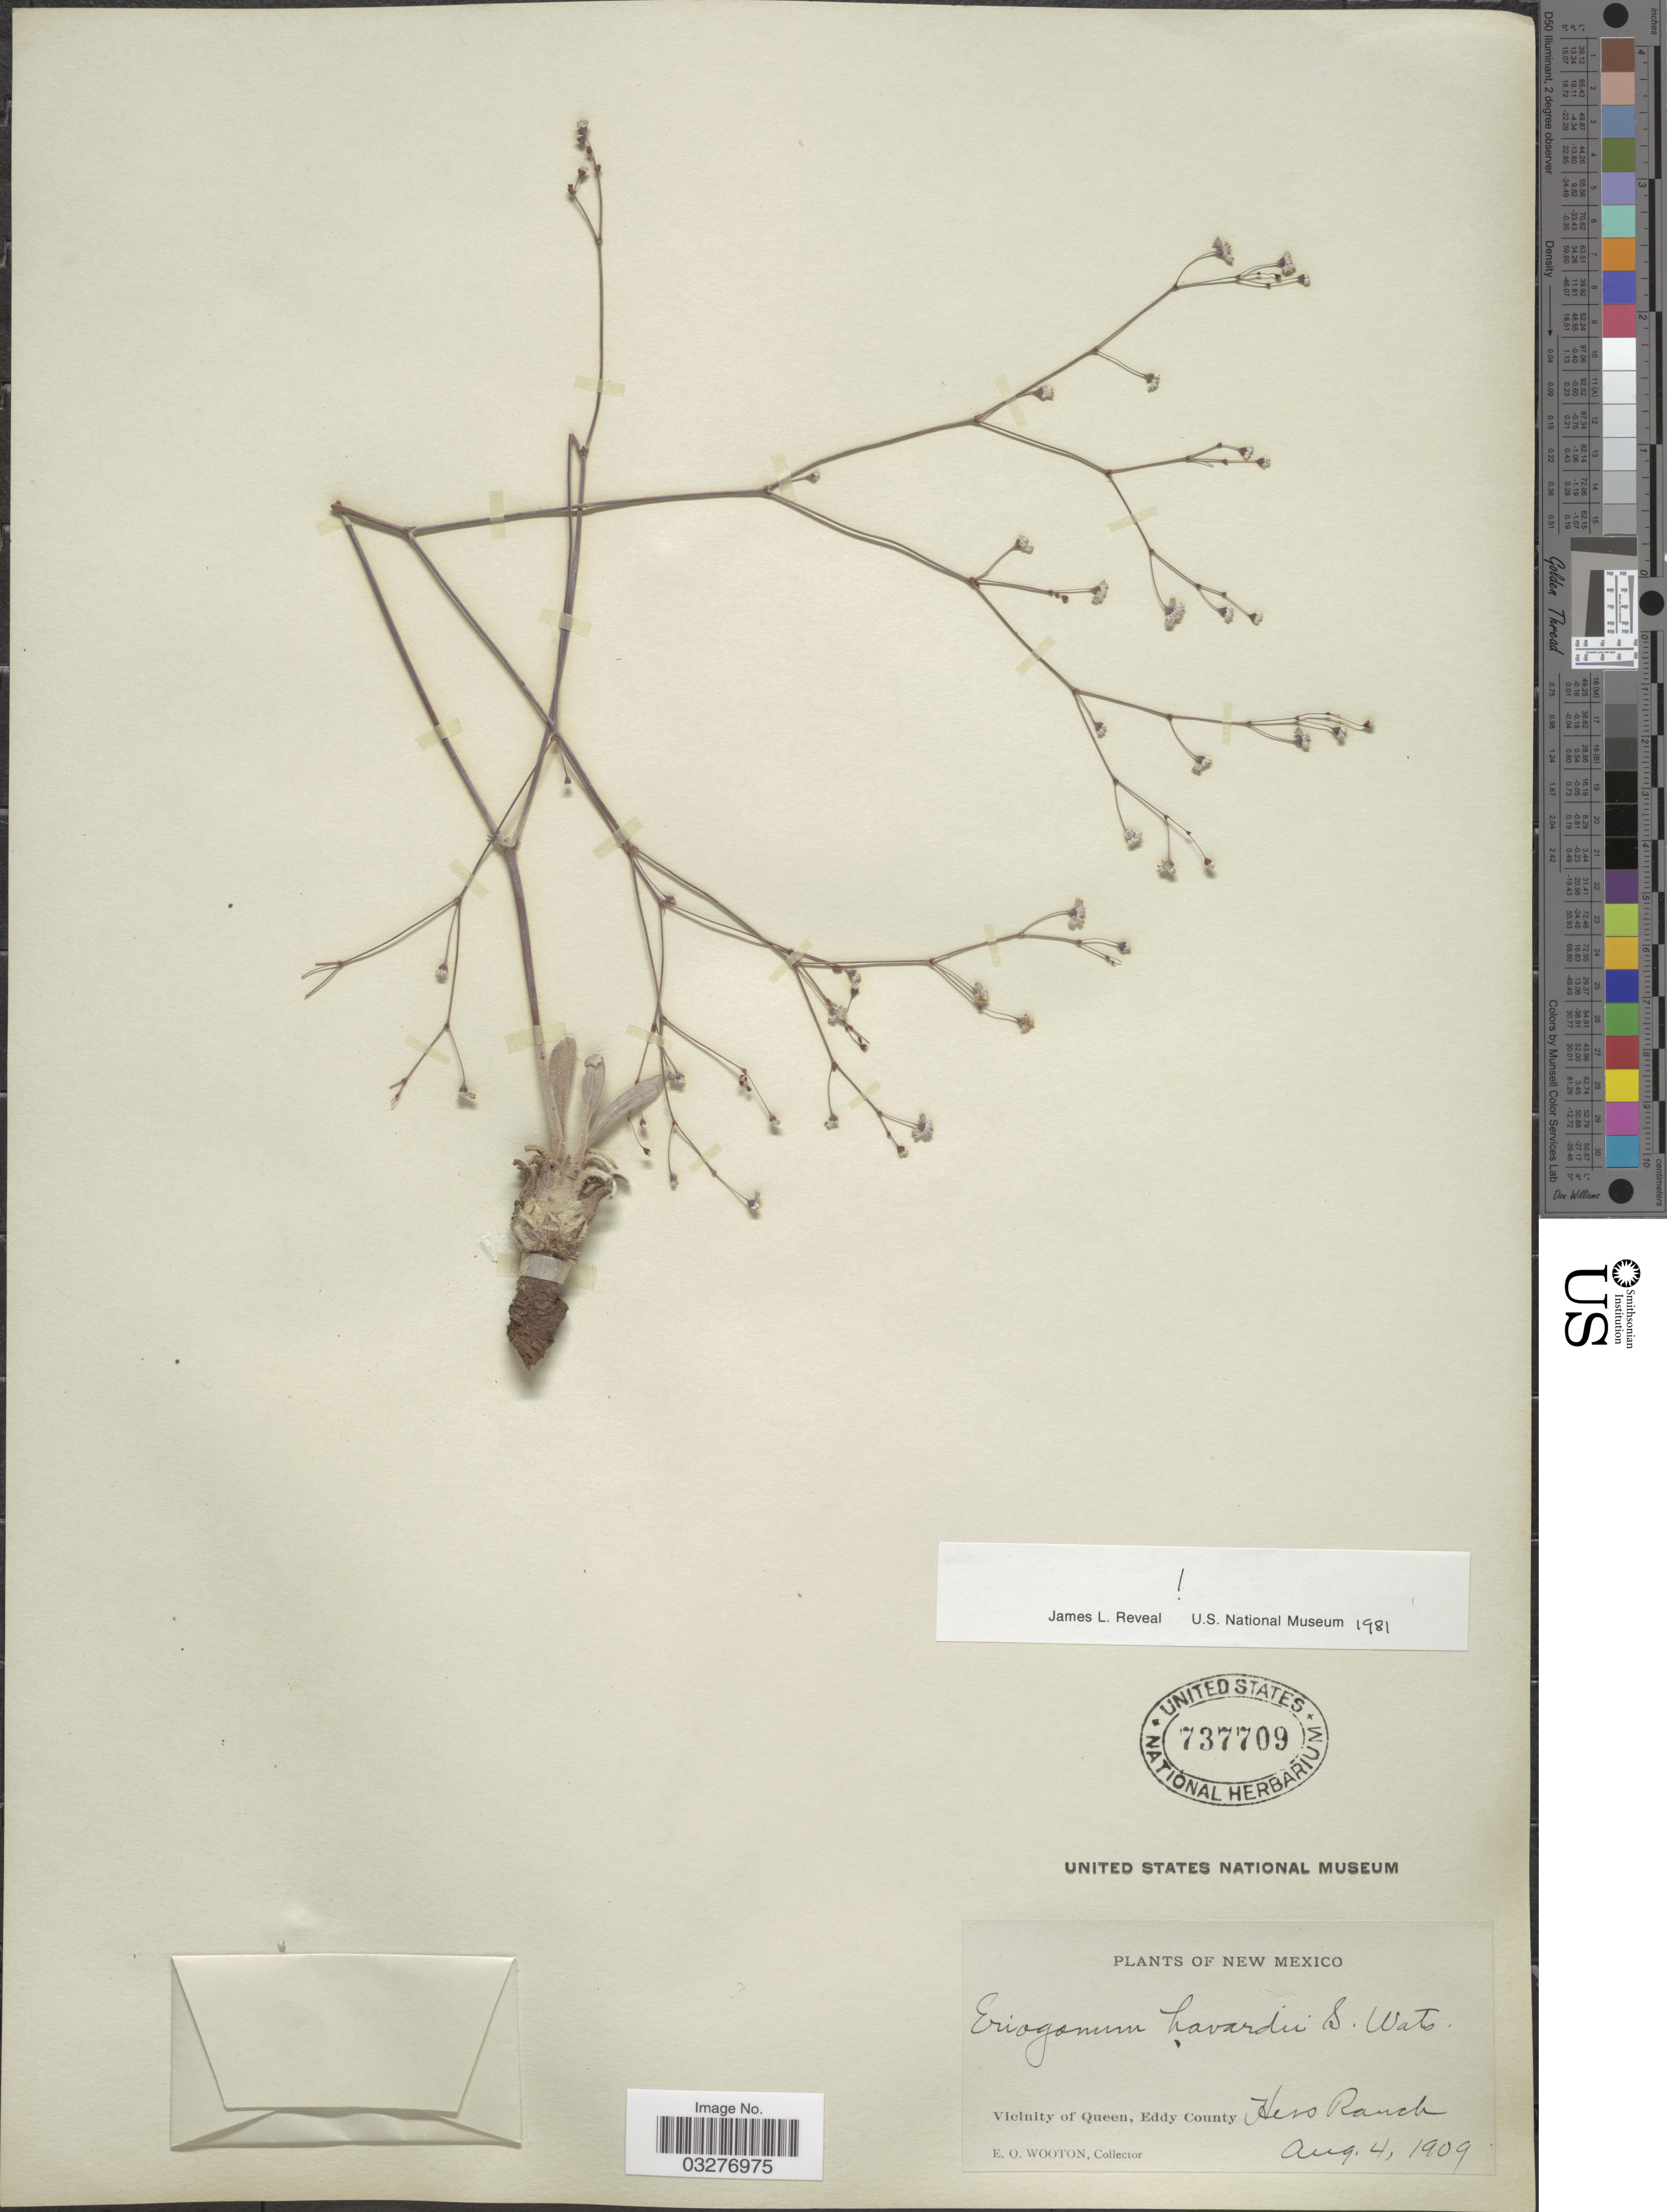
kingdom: Plantae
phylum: Tracheophyta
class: Magnoliopsida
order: Caryophyllales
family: Polygonaceae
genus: Eriogonum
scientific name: Eriogonum havardii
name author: S. Watson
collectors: E. O. Wooton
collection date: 1909-08-04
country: United States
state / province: New Mexico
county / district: Eddy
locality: Vicinity of Queen, Eddy County. Hero Ranch.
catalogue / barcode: US 737709